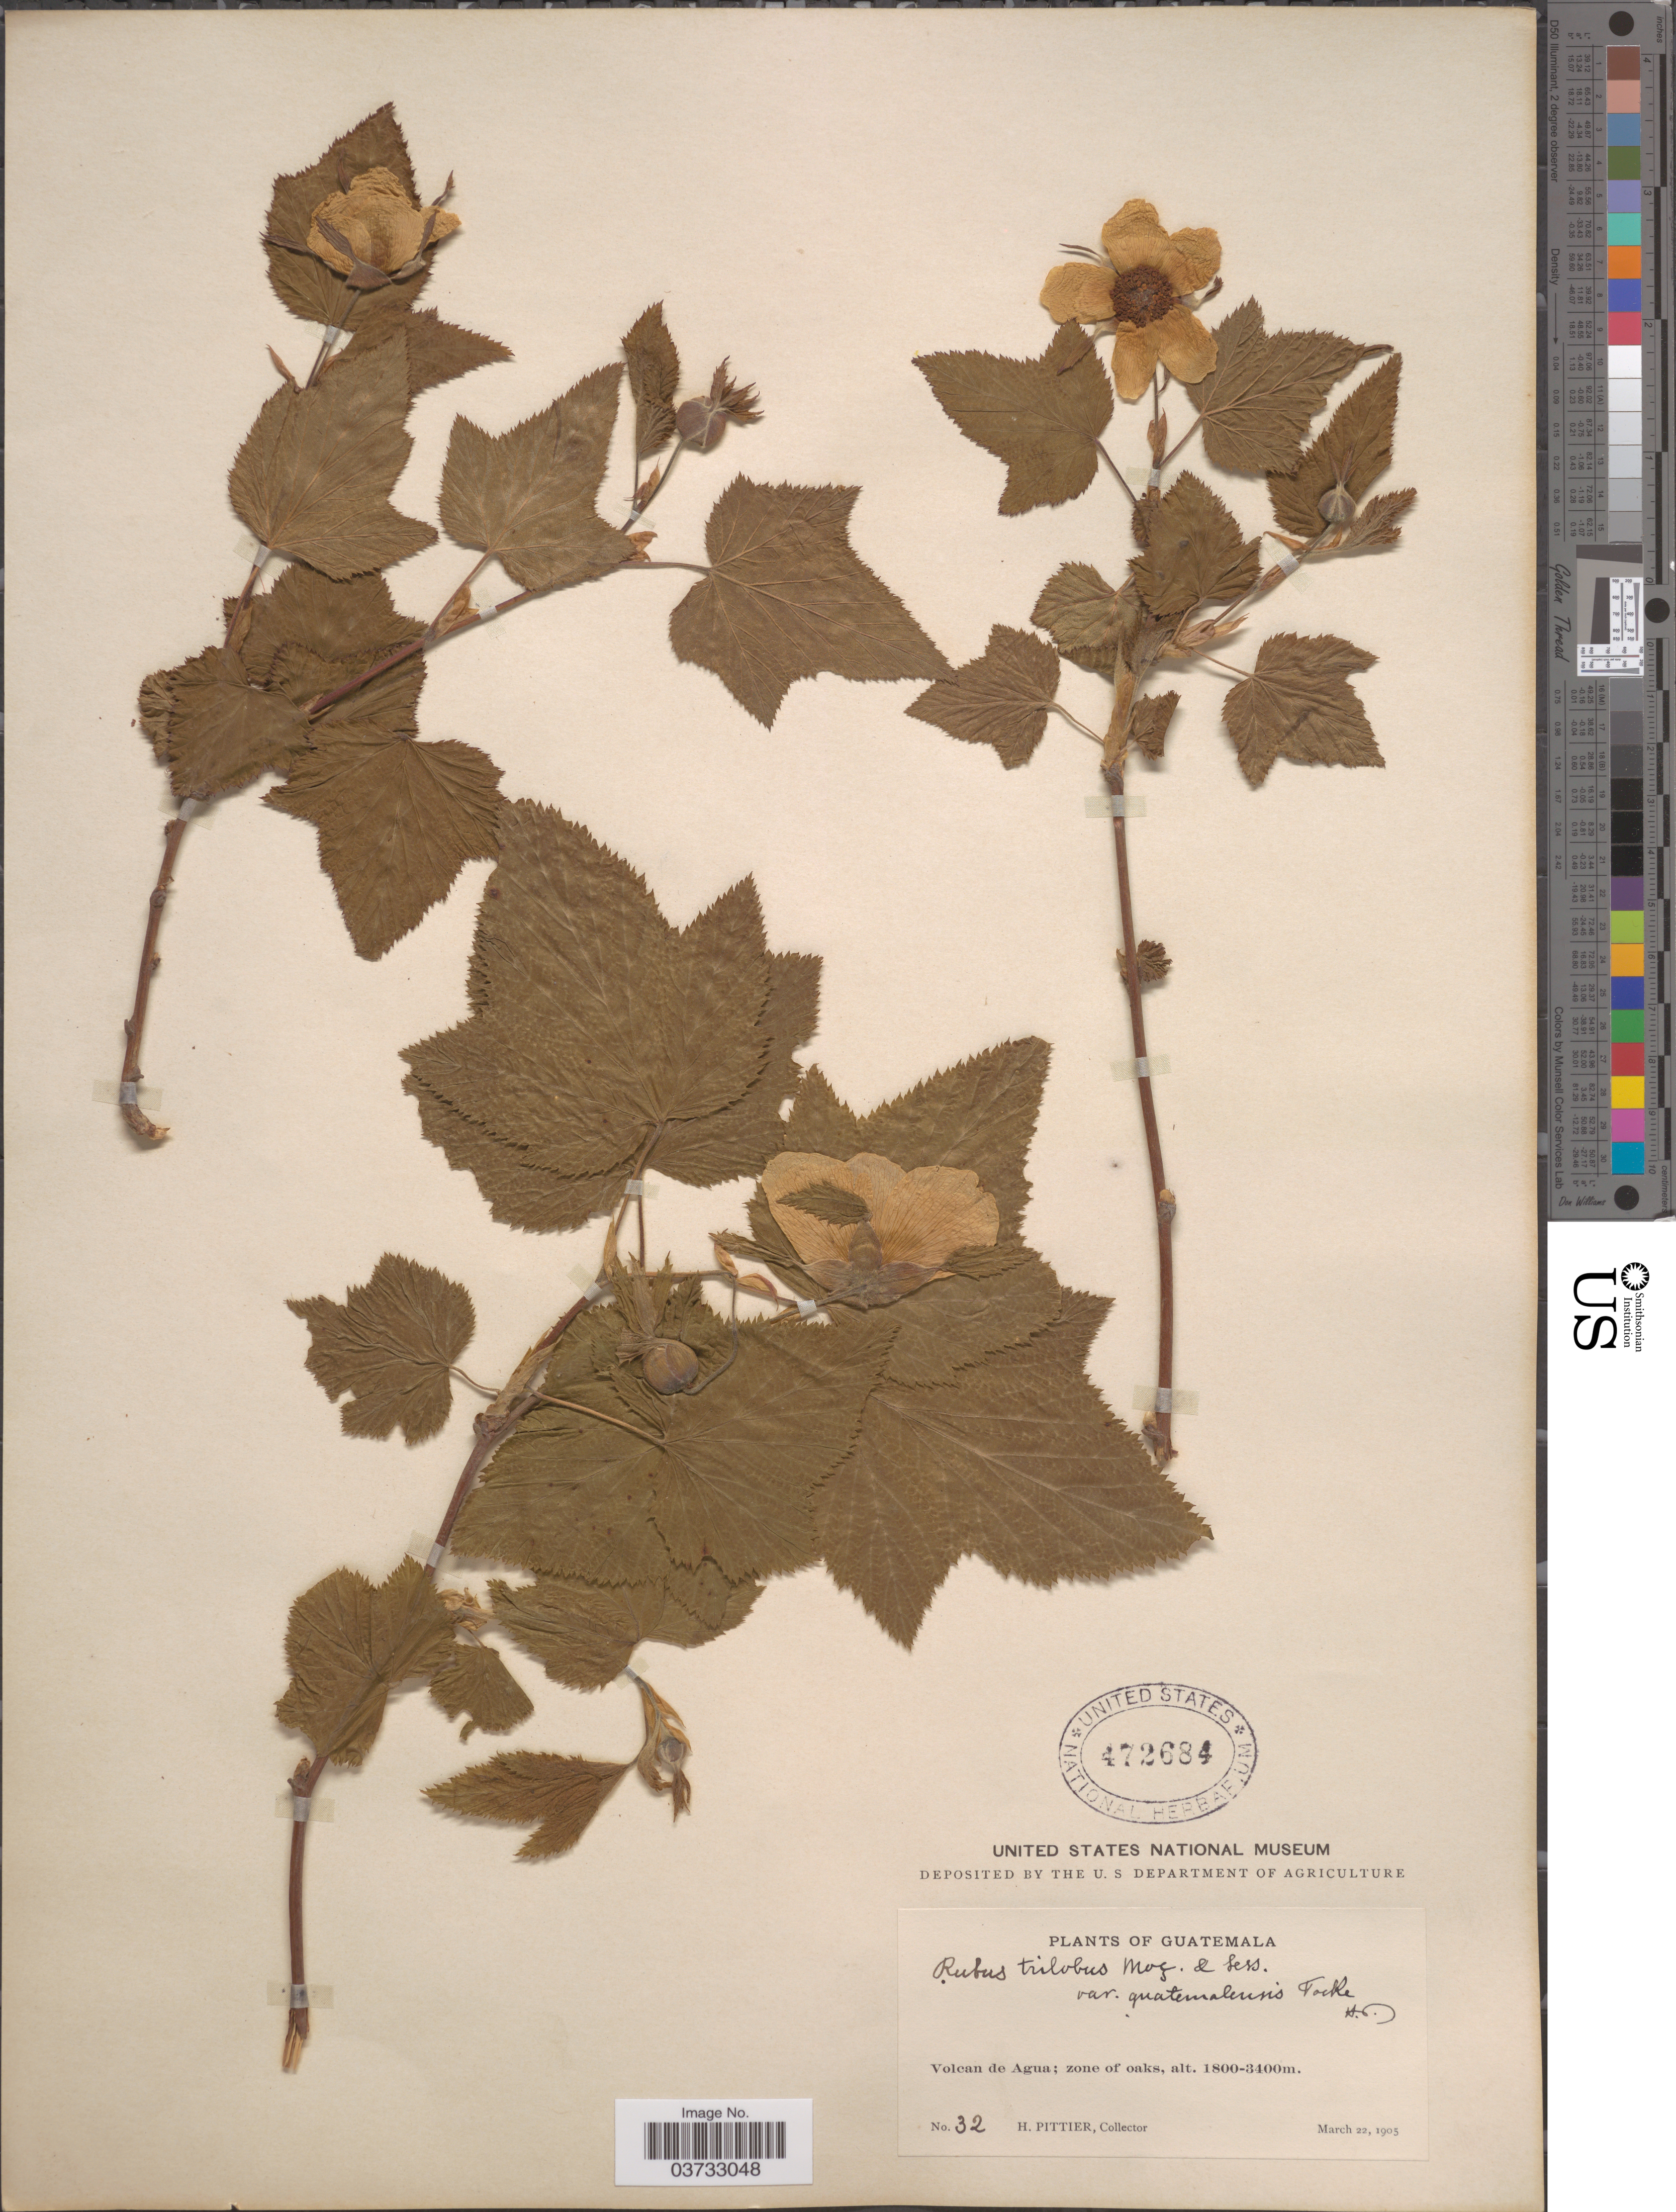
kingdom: Plantae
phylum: Tracheophyta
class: Magnoliopsida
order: Rosales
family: Rosaceae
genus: Rubus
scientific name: Rubus trilobus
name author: Moc. & Sessé ex Ser.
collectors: H. F. Pittier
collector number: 32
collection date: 1905-03-22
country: Guatemala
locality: Volcan de Agua; zone of oaks.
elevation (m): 1800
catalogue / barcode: US 472684